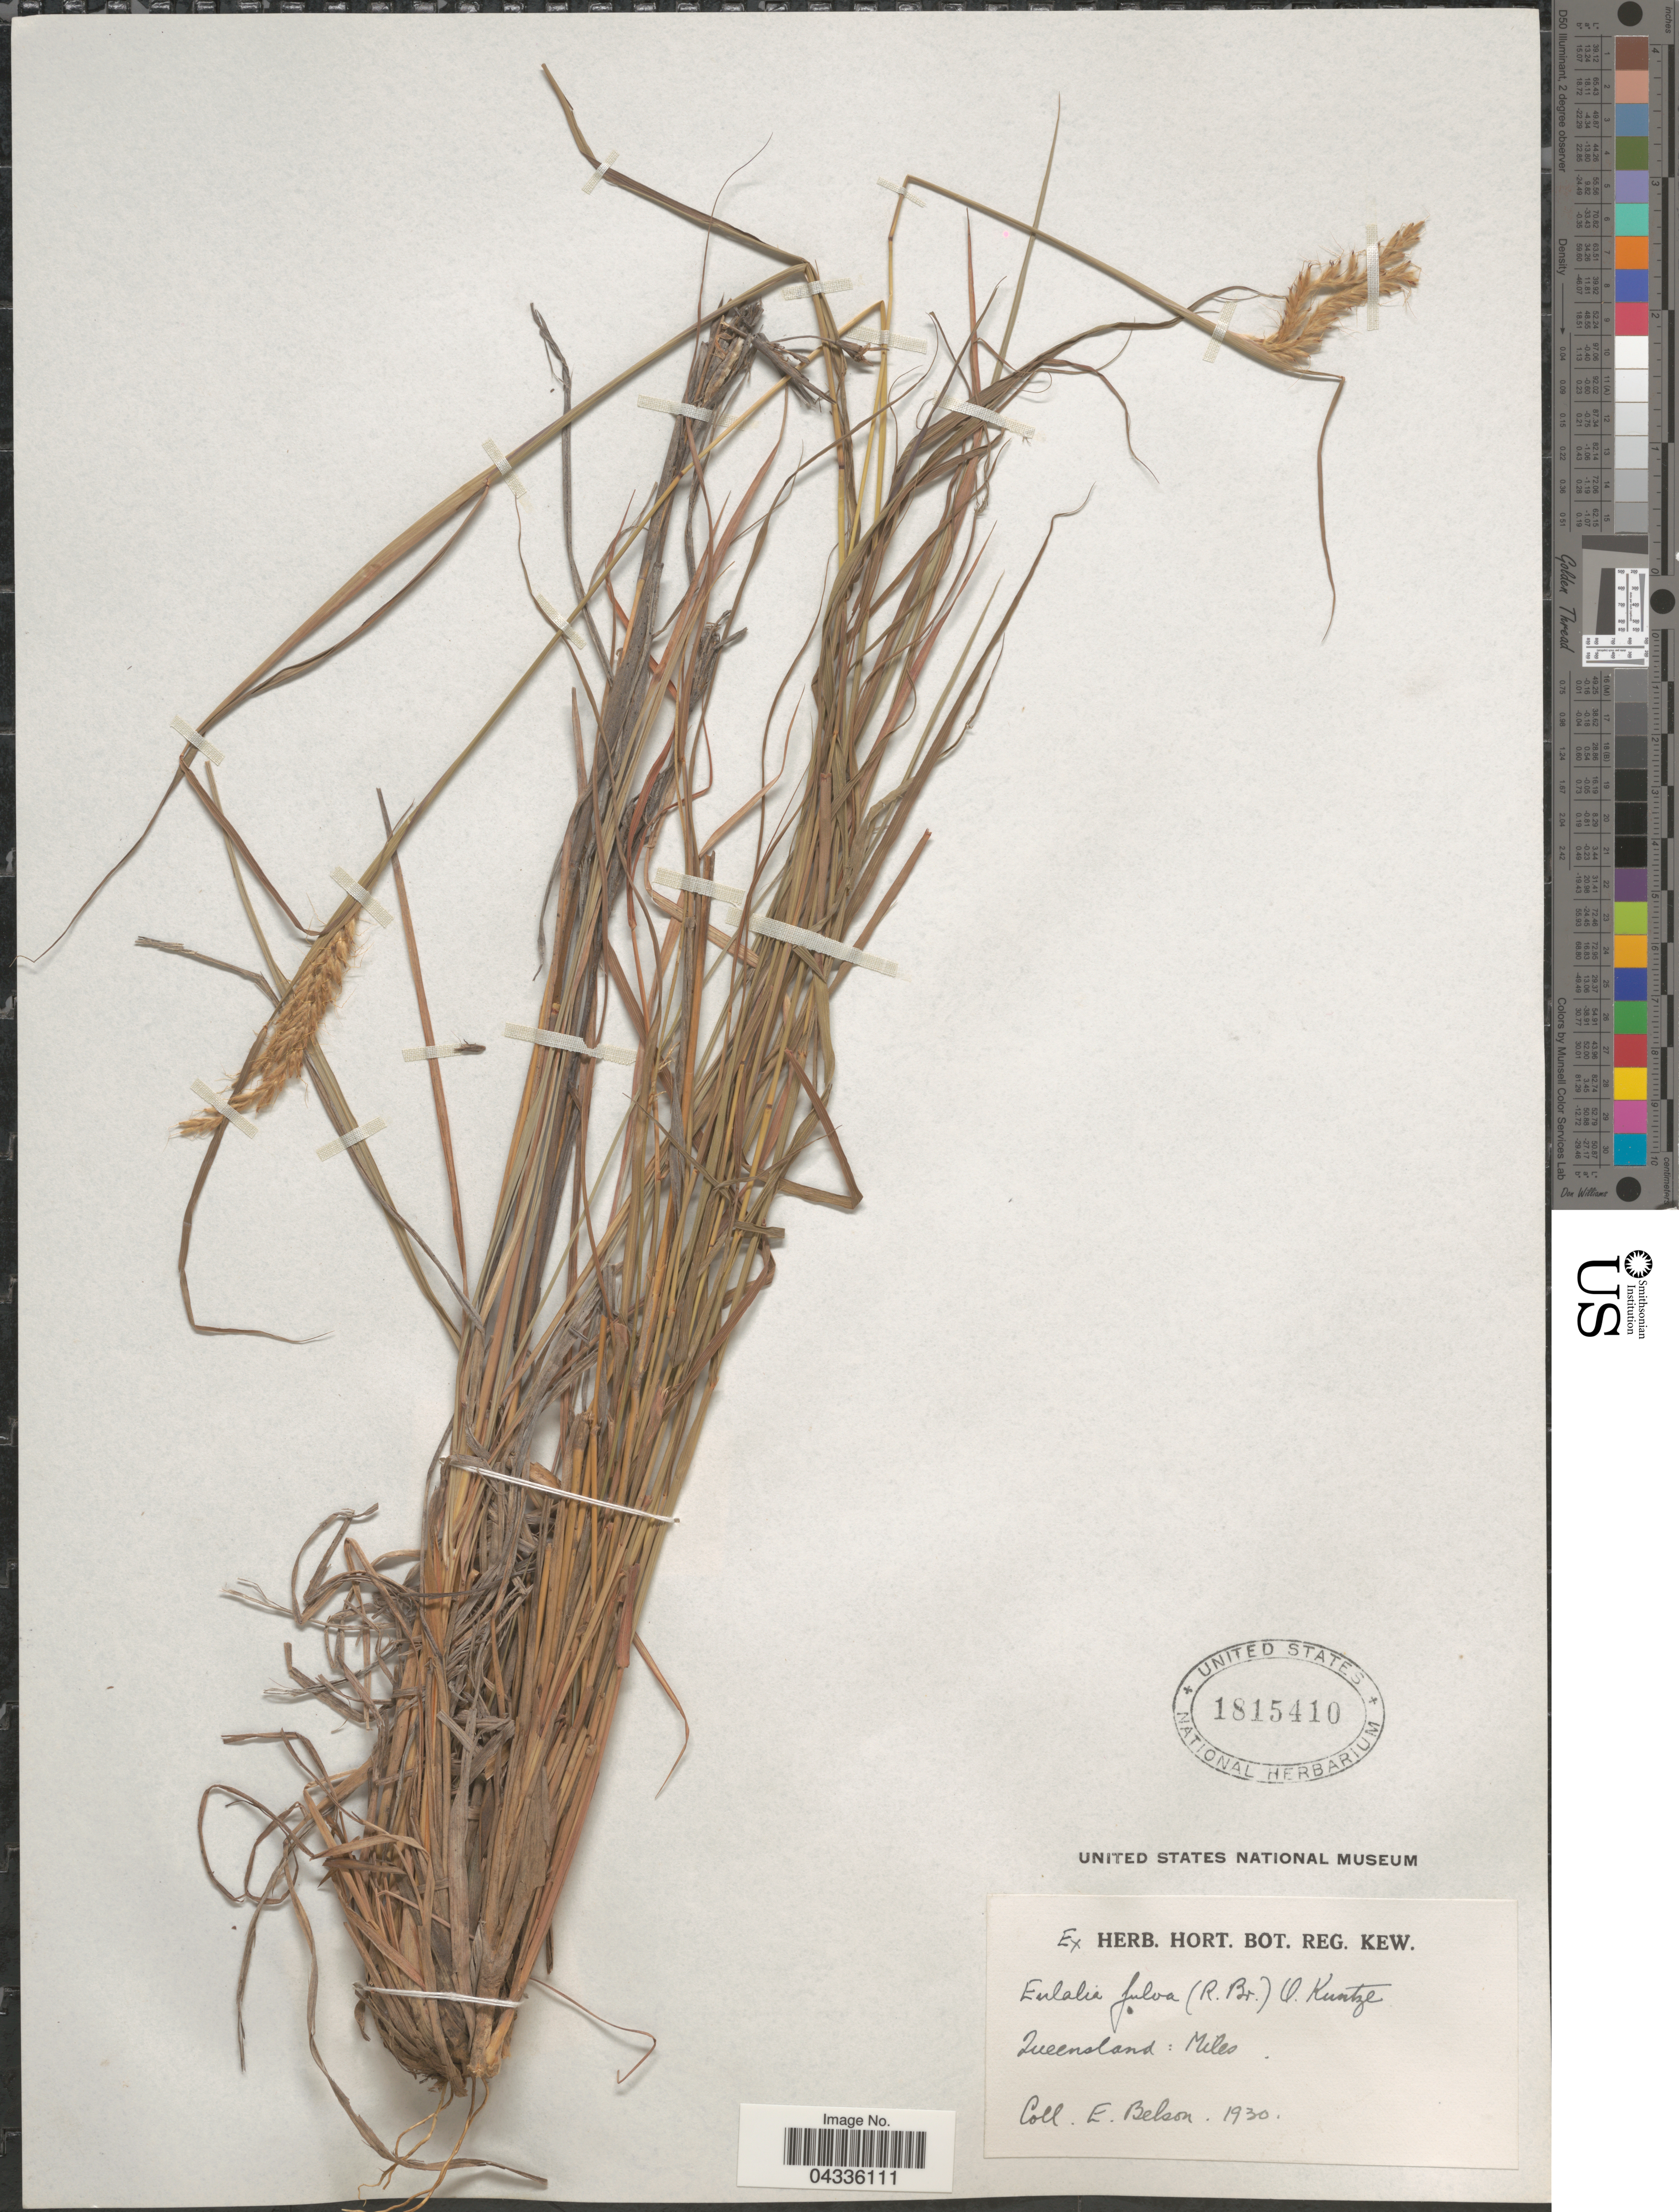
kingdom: Plantae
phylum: Tracheophyta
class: Liliopsida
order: Poales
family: Poaceae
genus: Eulalia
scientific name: Eulalia aurea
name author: (Bory) Kunth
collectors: E. Belson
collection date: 1930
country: Australia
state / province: Queensland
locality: Miles.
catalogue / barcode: US 1815410